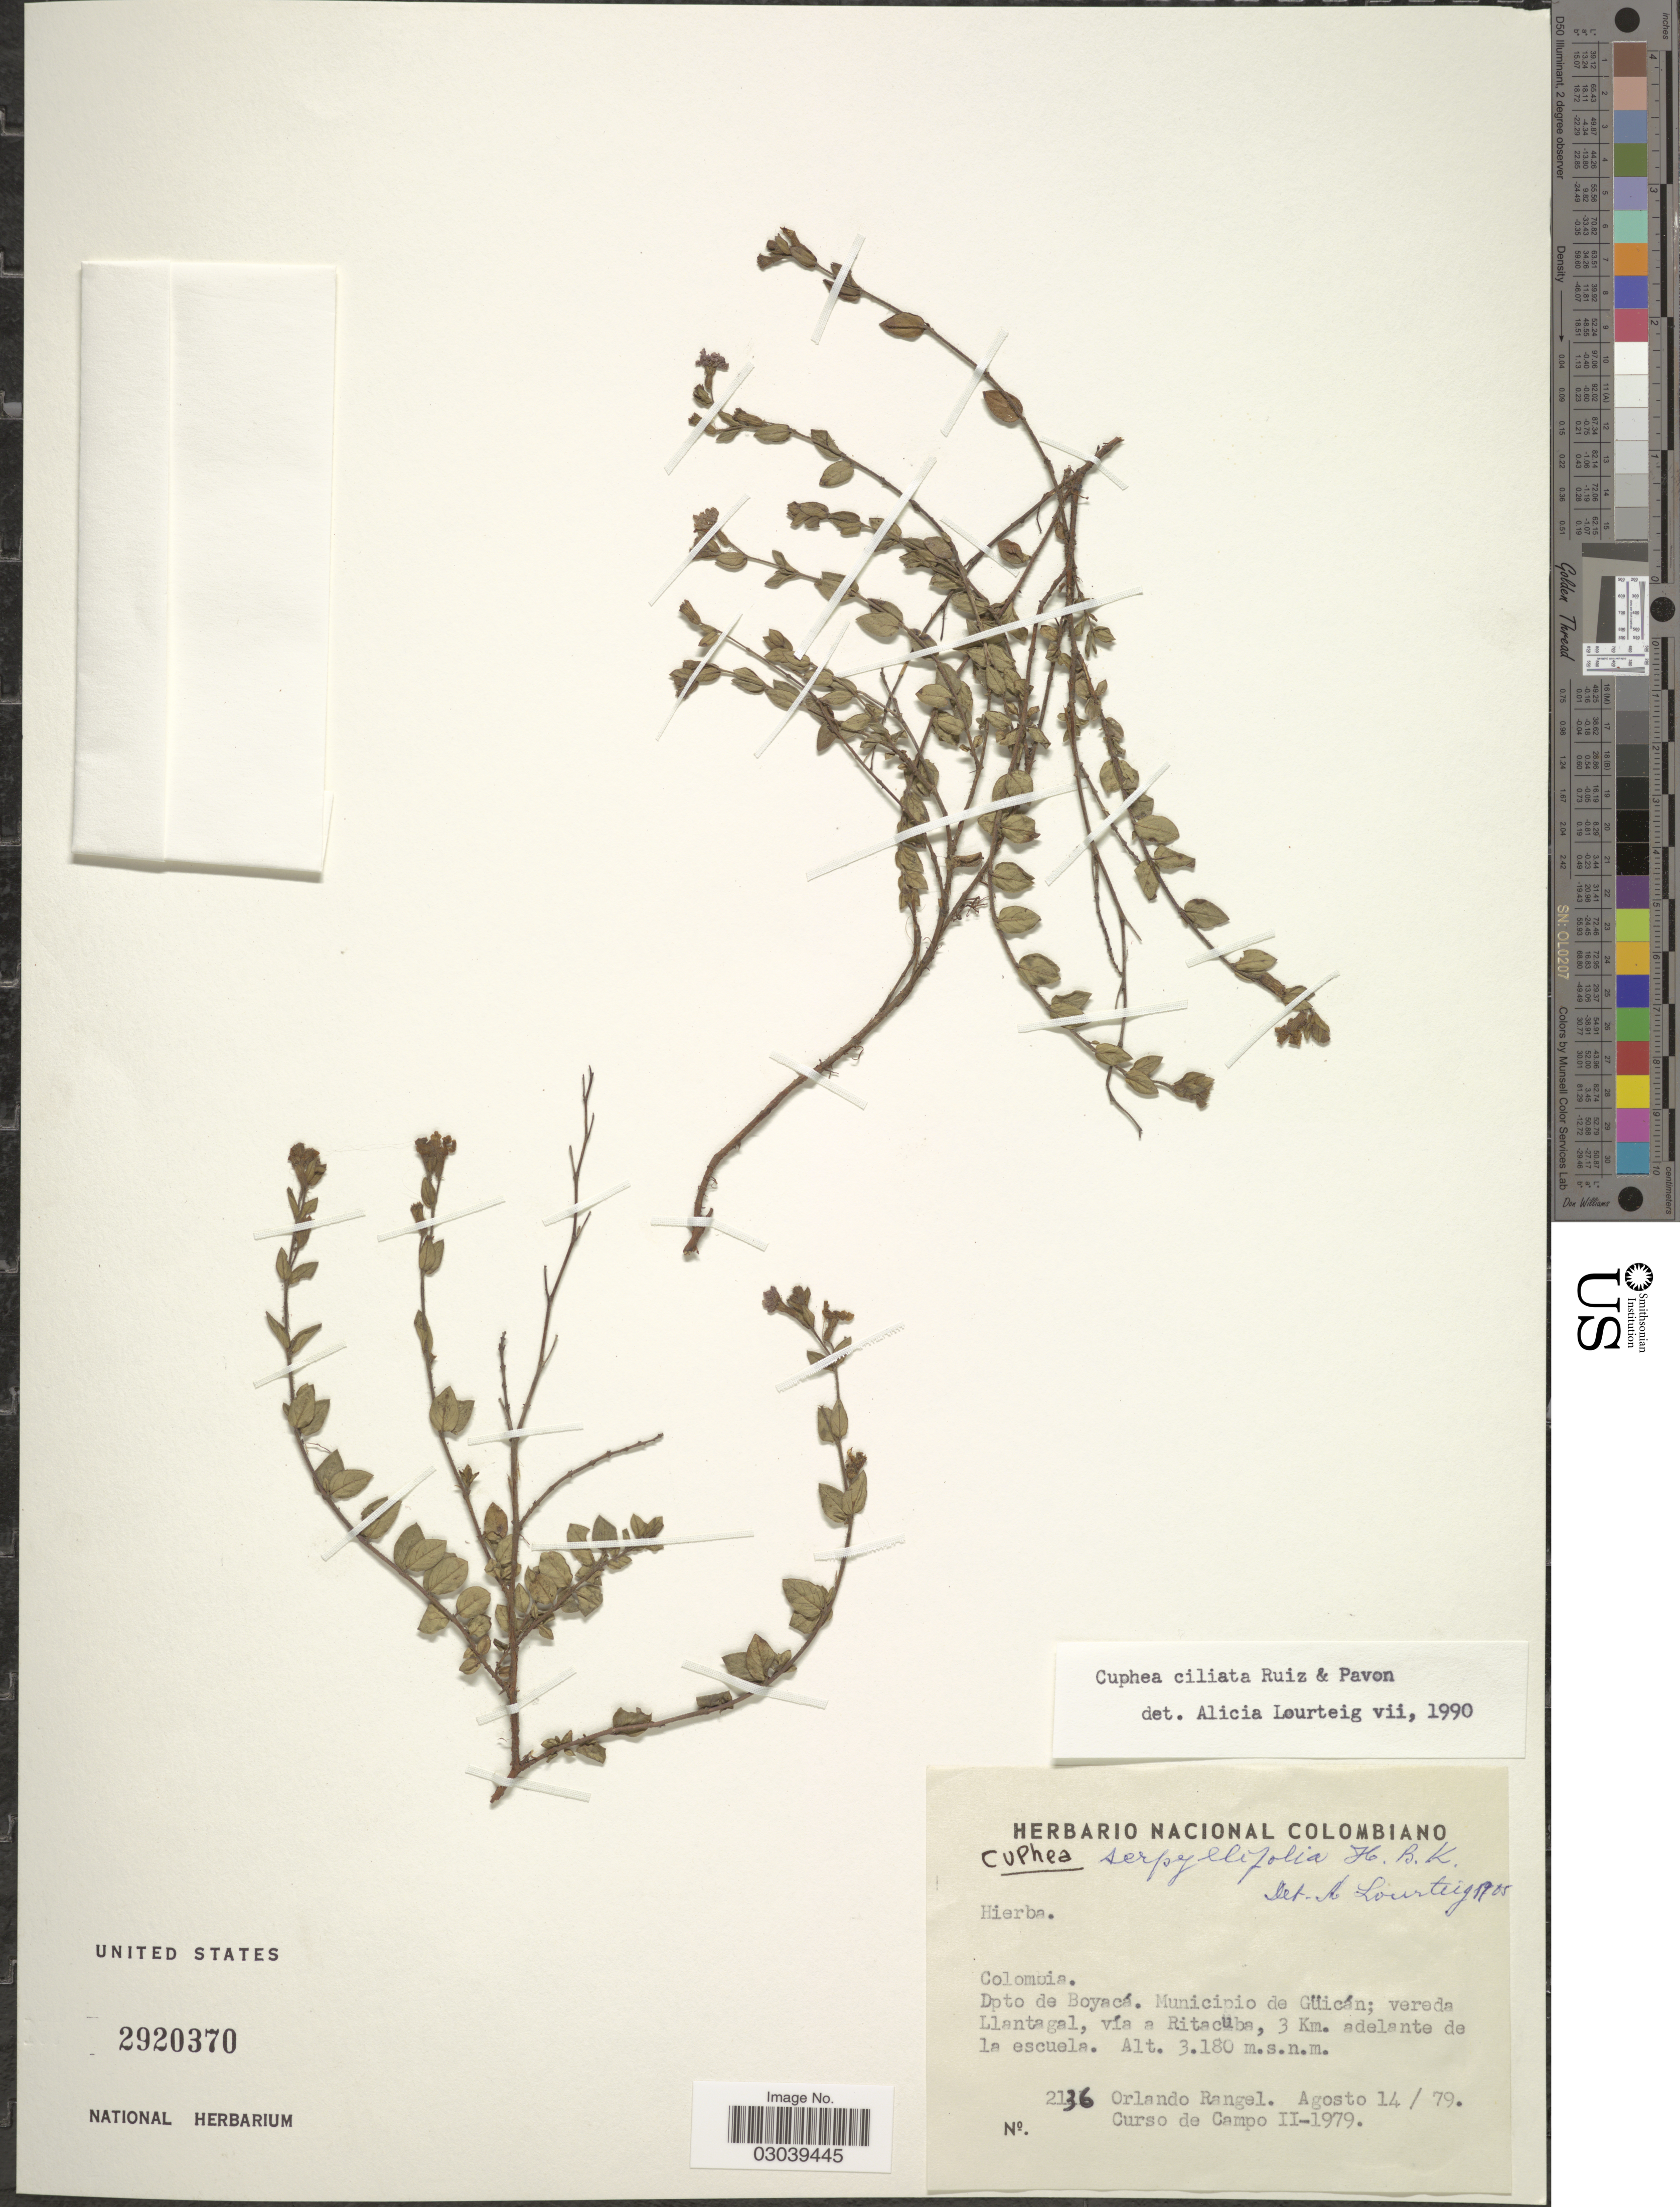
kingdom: Plantae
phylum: Tracheophyta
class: Magnoliopsida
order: Myrtales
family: Lythraceae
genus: Cuphea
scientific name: Cuphea ciliata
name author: Ruiz & Pav.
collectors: O. Rangel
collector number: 2136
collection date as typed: Transcribed d/m/y: 14/8/79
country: Colombia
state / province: Boyacá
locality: Dpto de Boyacá. Municipio de Cüicán; vereda Llantagal, vía a Ritacuba, 3 Km. adelante de la escuela.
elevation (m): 3180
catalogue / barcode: US 2920370